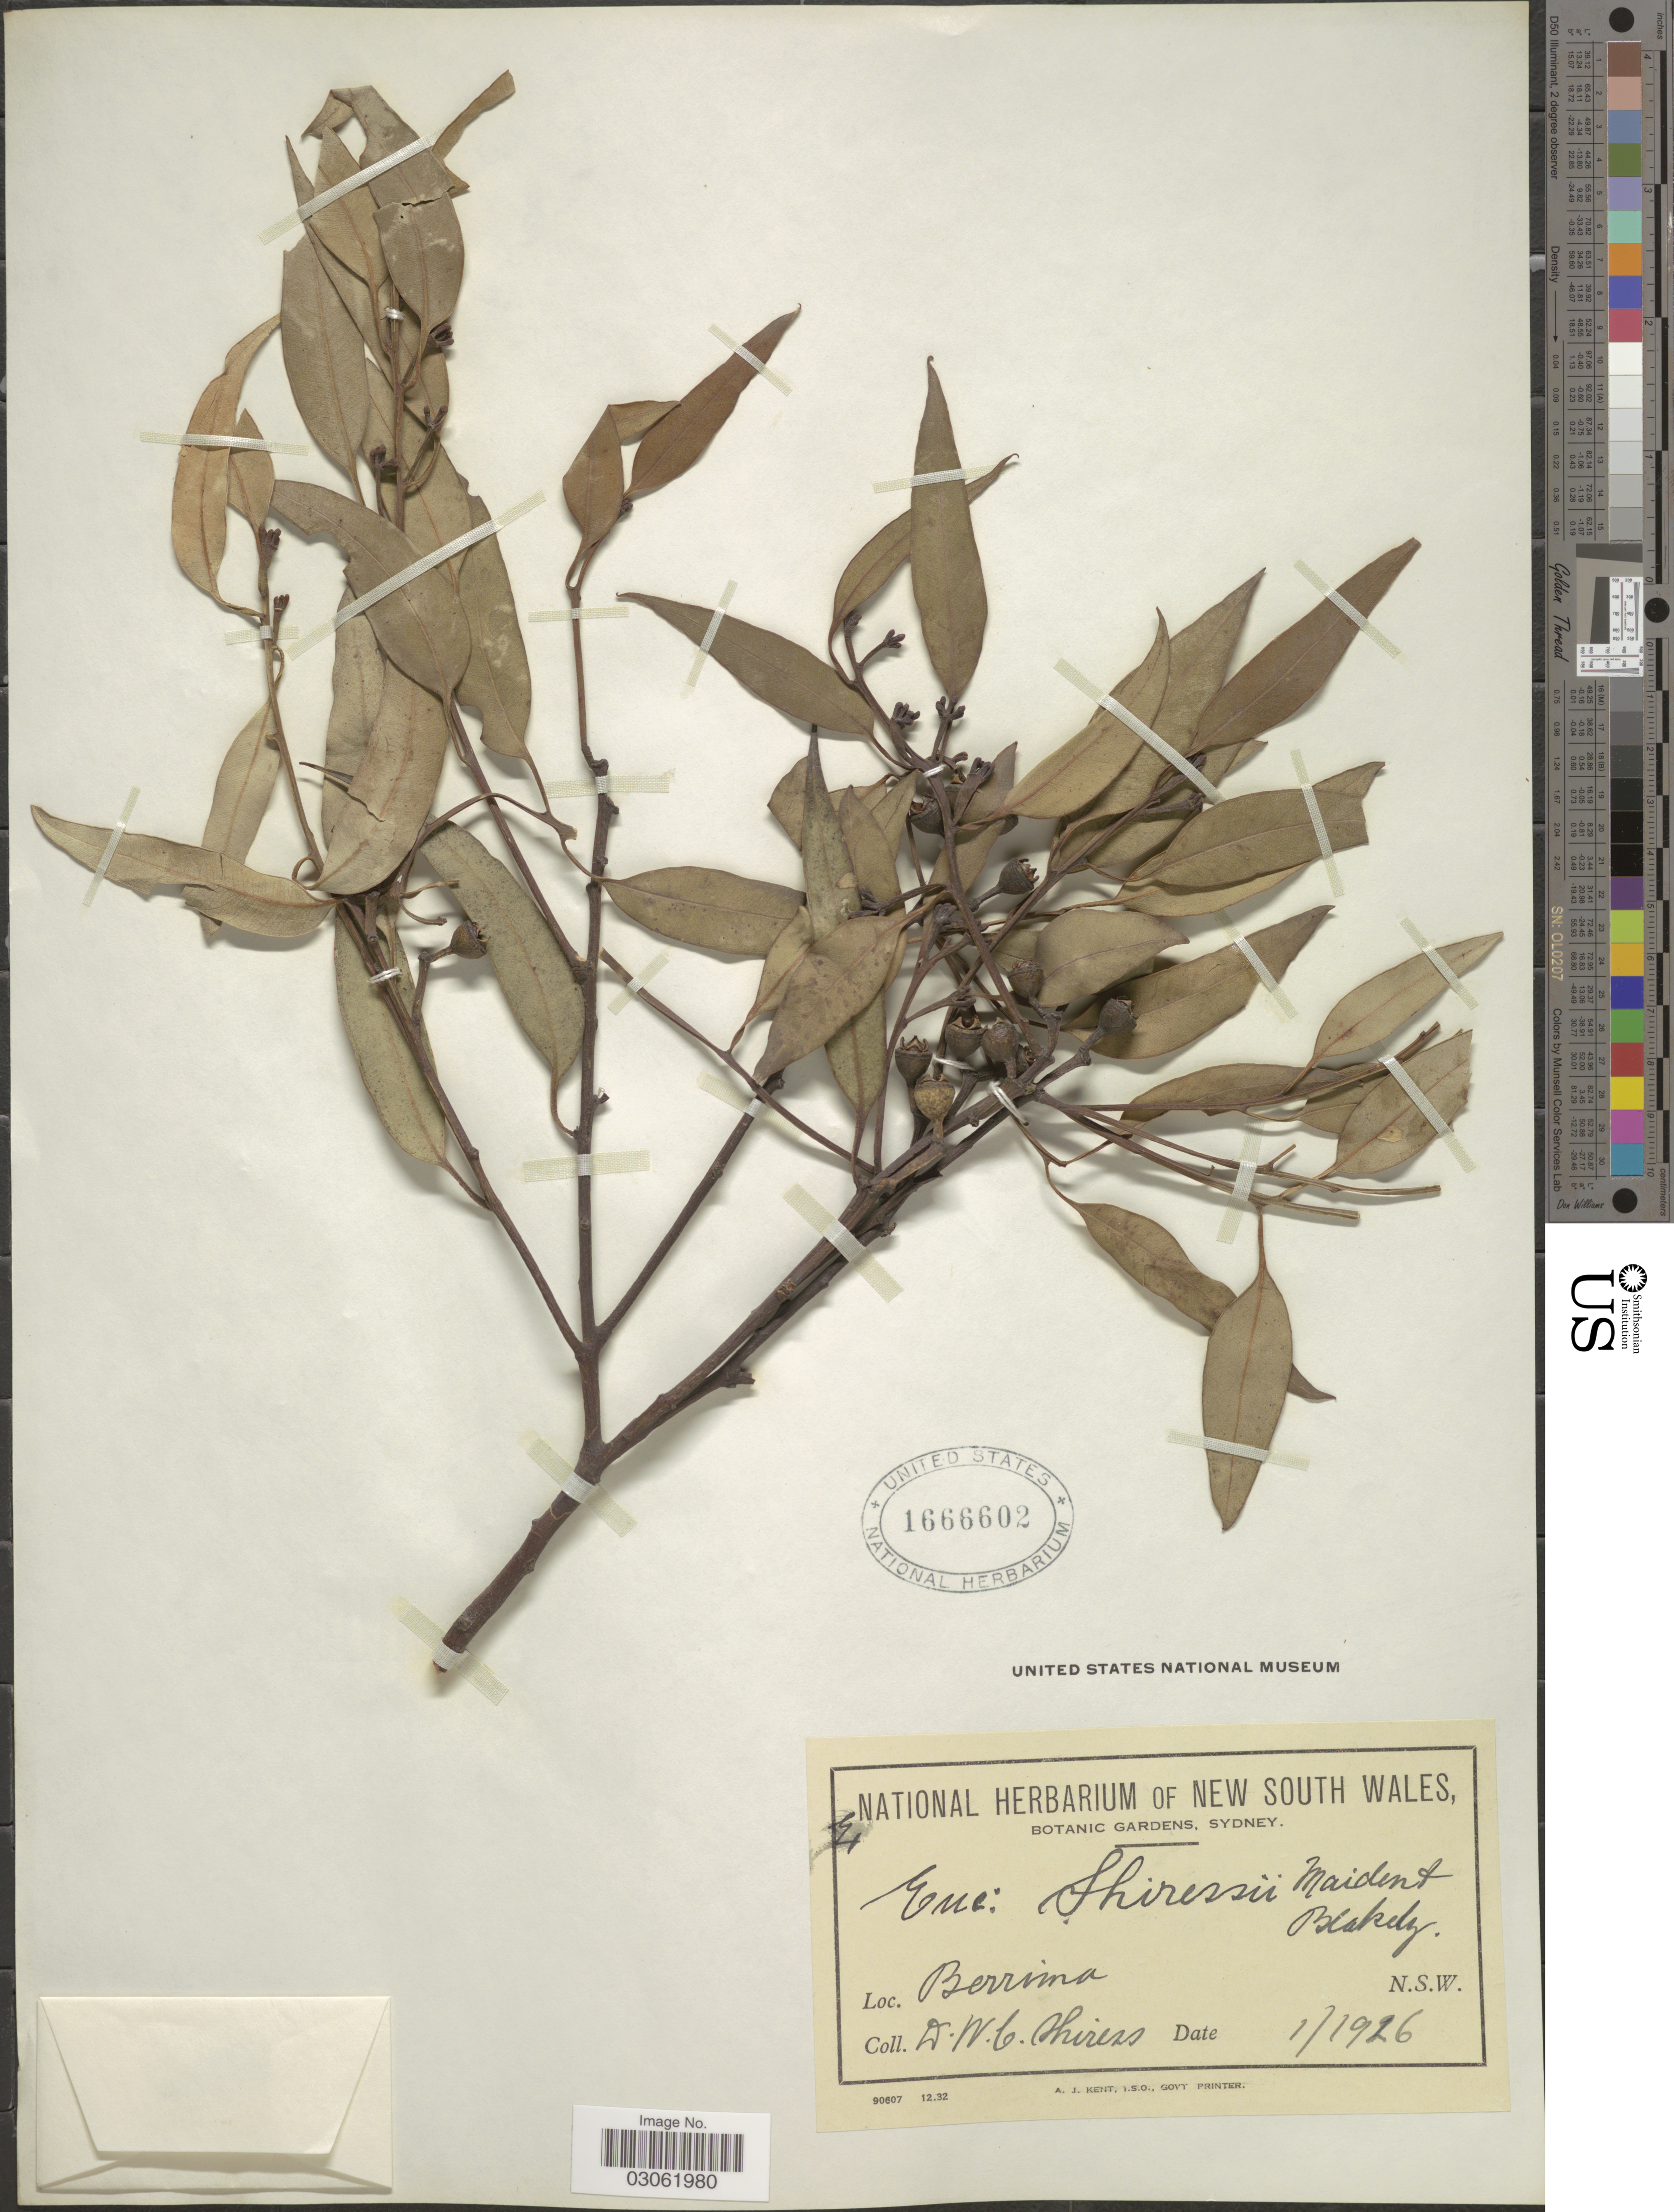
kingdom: Plantae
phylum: Tracheophyta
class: Magnoliopsida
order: Myrtales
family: Myrtaceae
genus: Eucalyptus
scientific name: Eucalyptus shiressii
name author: Maiden & Blakely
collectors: D. Shiress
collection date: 1926-01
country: Australia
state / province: New South Wales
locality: Berrima.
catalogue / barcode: US 1666602